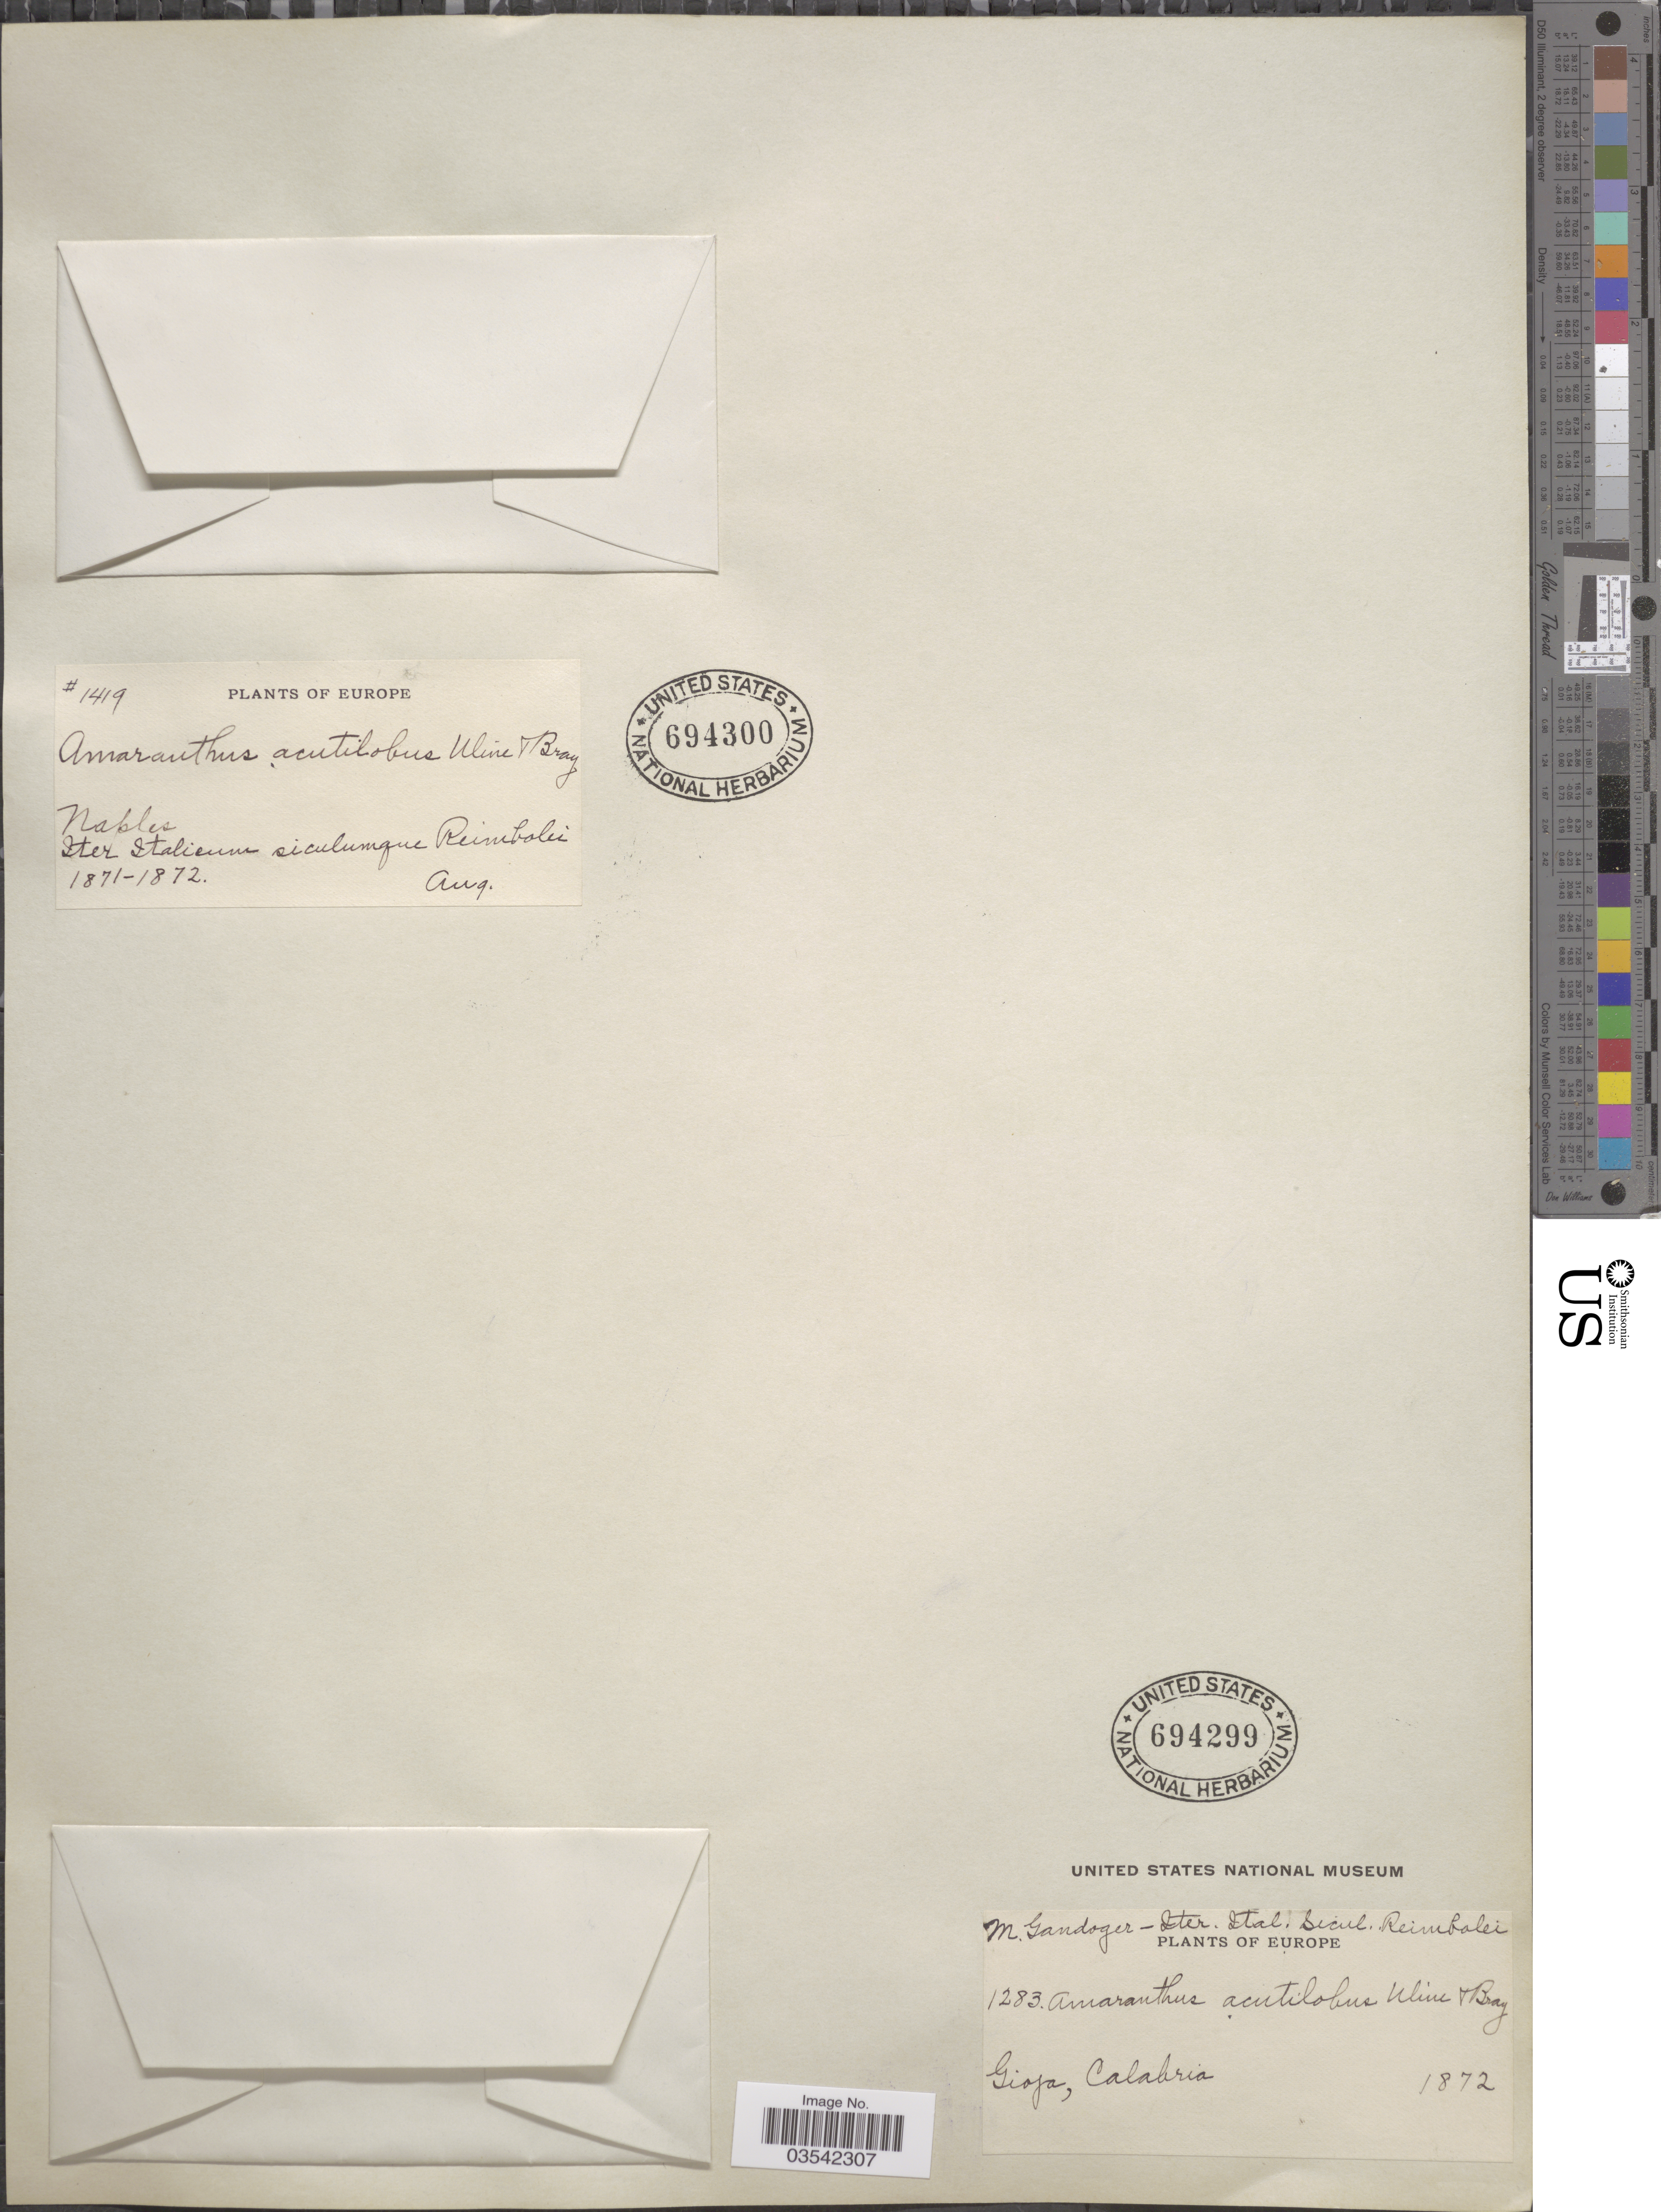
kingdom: Plantae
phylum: Tracheophyta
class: Magnoliopsida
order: Caryophyllales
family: Amaranthaceae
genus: Amaranthus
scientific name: Amaranthus acutilobus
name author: Uline & W.L. Bray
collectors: M. Gandoger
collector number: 1283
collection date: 1872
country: Italy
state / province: Calabria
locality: Iter. Ital. Secul. Reimbalei. Gioja.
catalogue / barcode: US 694299-2